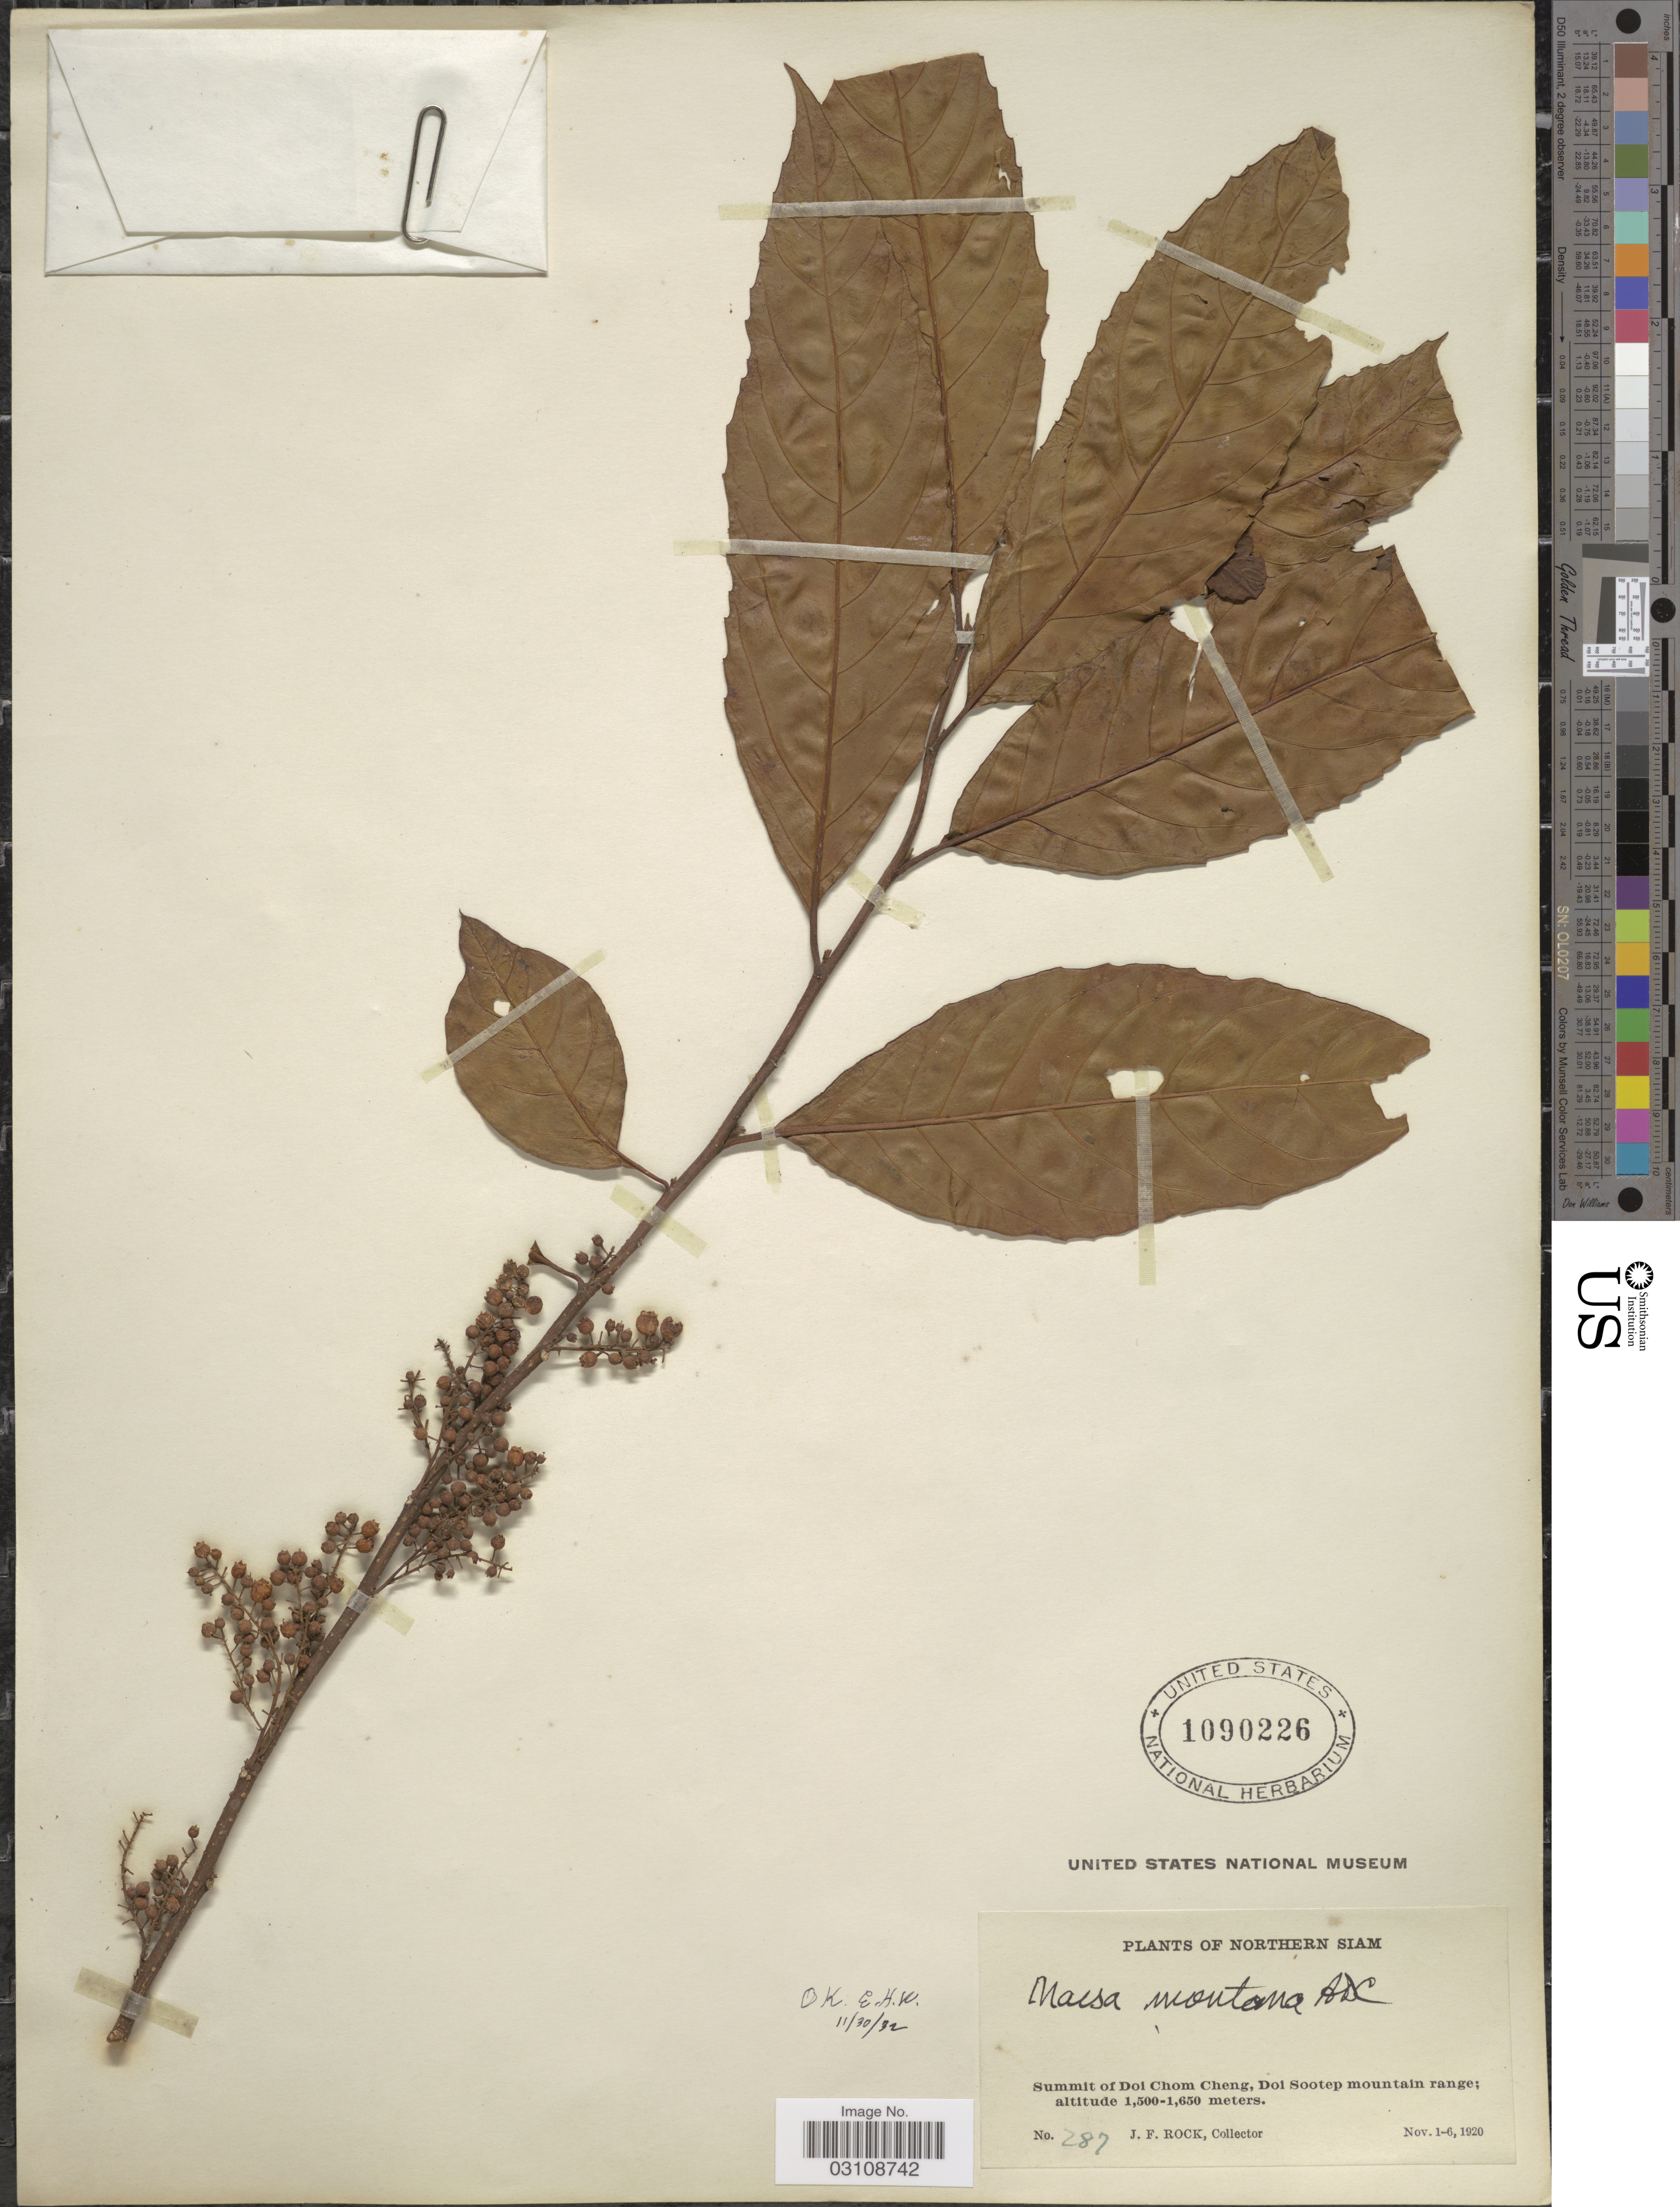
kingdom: Plantae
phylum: Tracheophyta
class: Magnoliopsida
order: Ericales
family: Primulaceae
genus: Maesa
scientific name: Maesa montana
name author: A. DC.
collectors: J. Rock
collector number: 287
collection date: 1920-11-01/1920-11-06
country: Thailand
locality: Northern Siam, Summit of Doi Chom Cheng, Doi Sootep mountain range.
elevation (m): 1500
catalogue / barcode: US 1090226